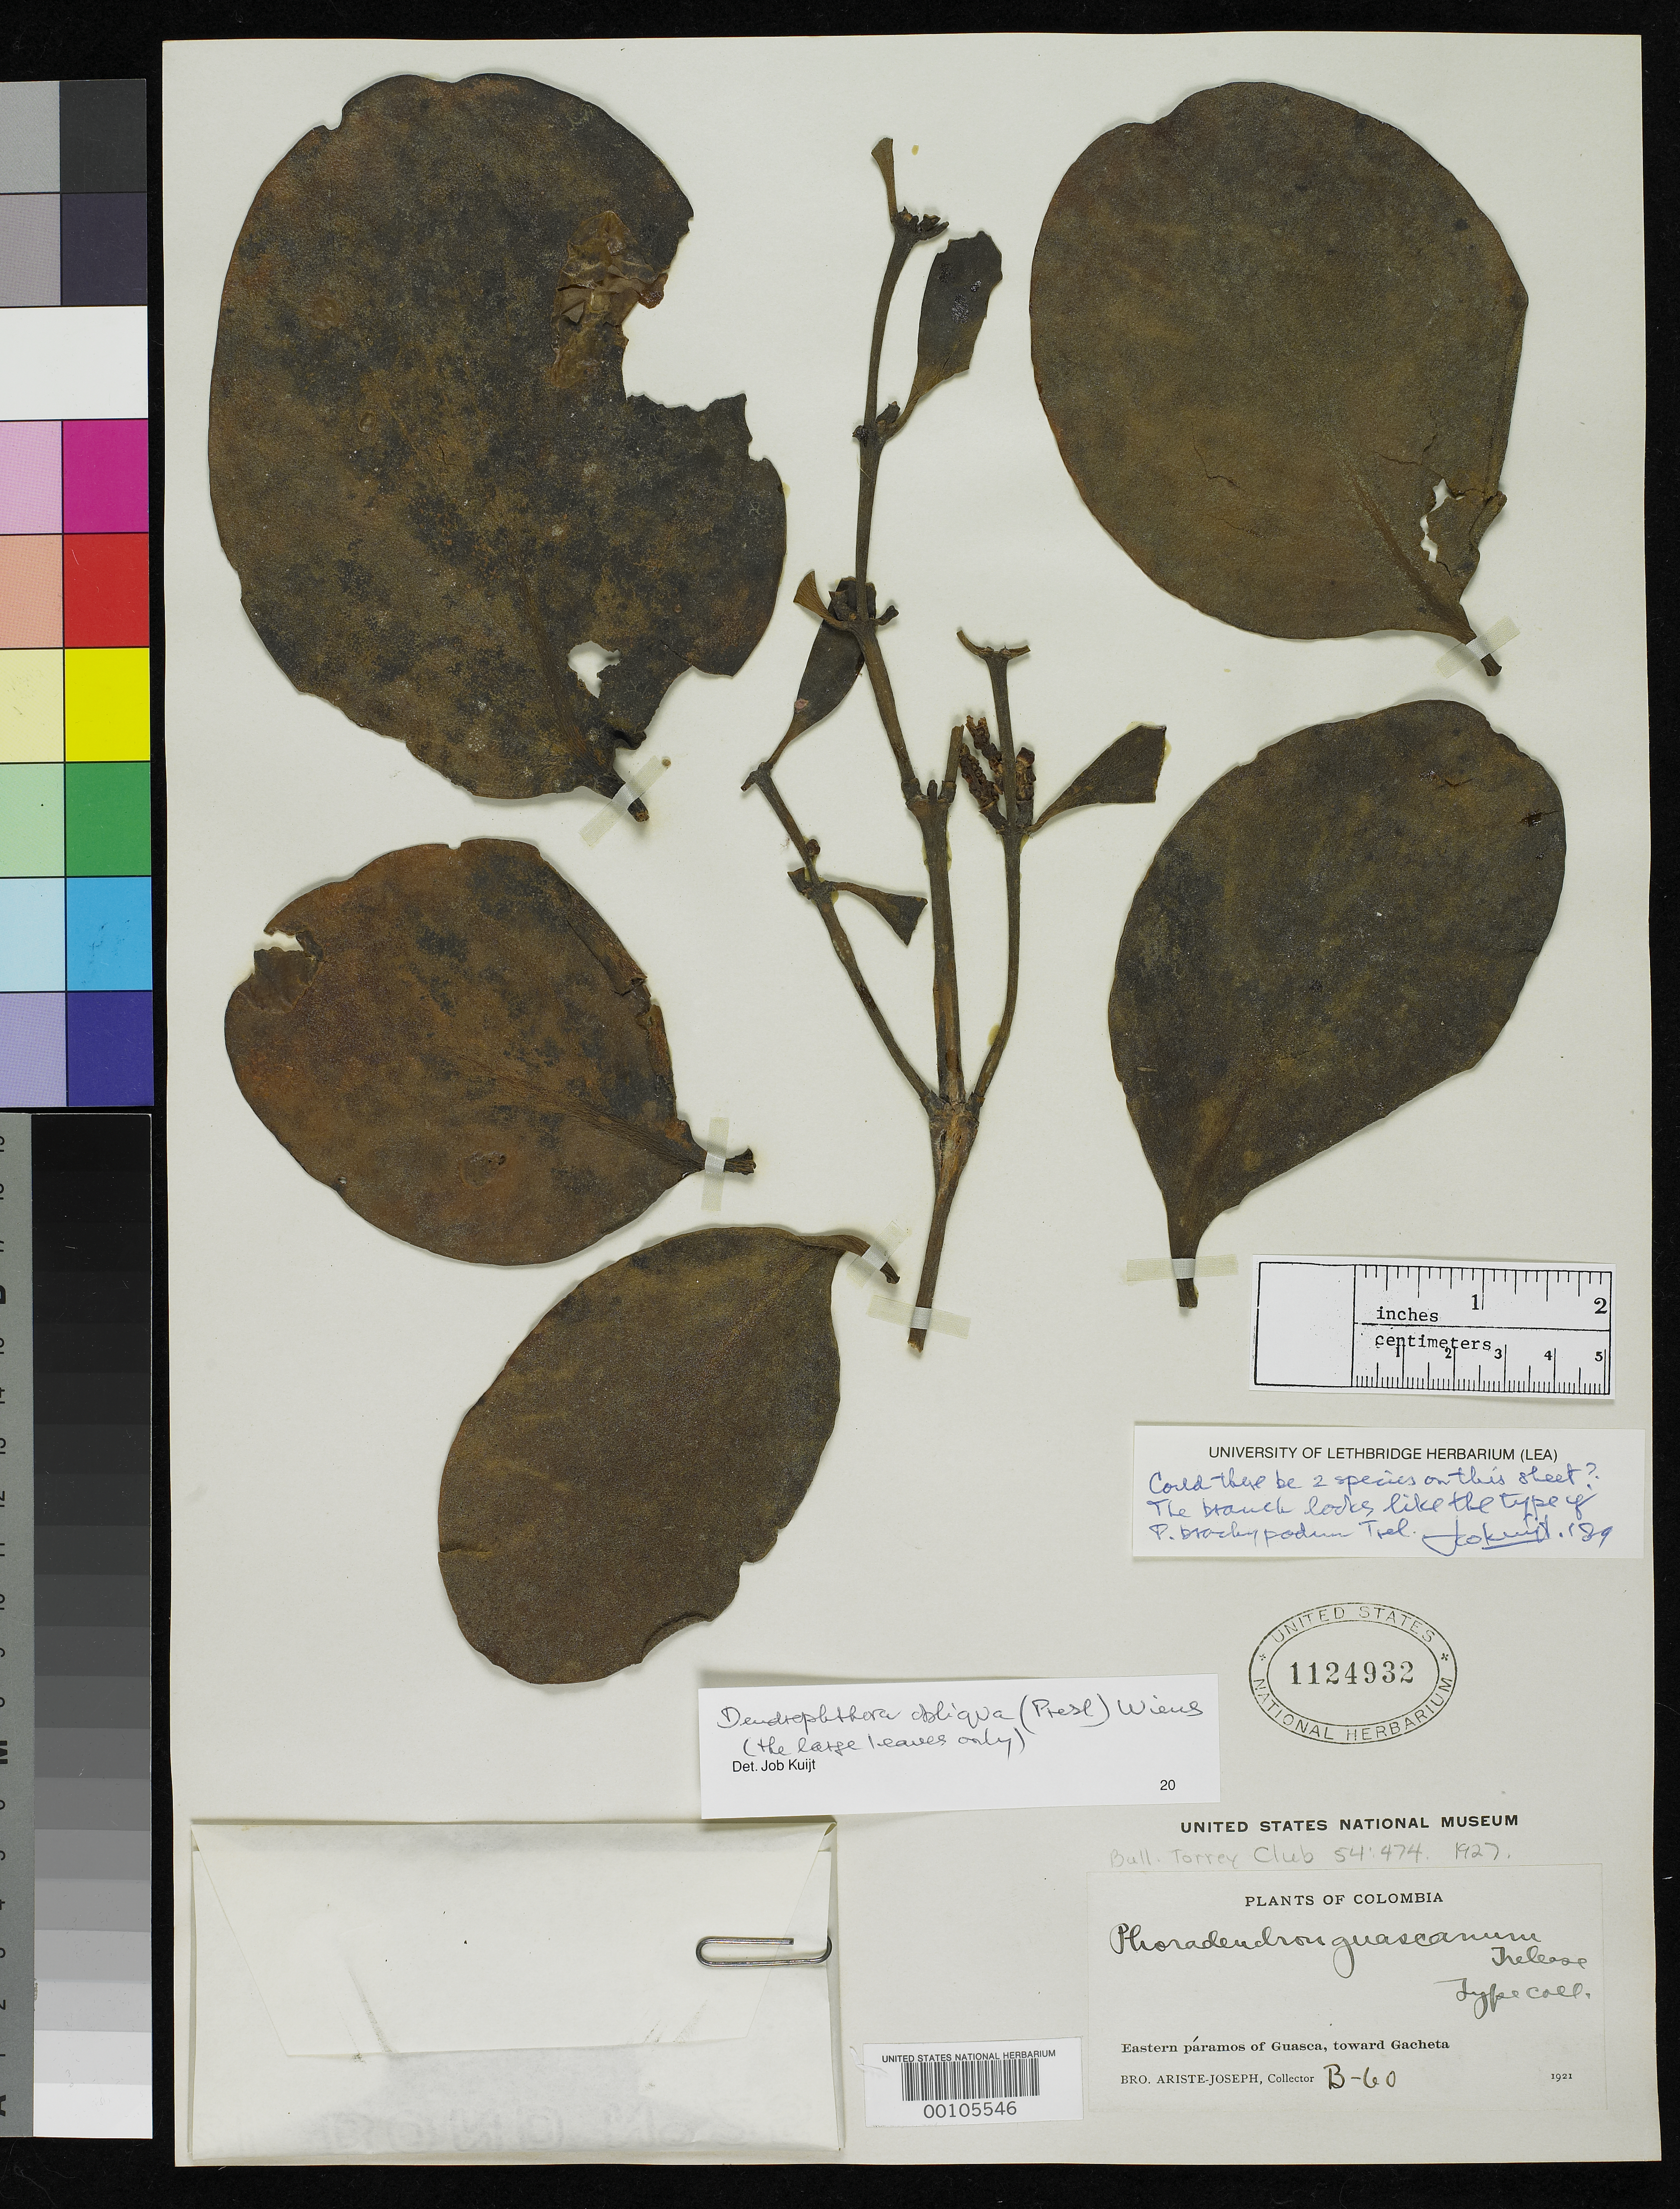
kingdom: Plantae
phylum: Tracheophyta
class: Magnoliopsida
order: Santalales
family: Viscaceae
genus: Phoradendron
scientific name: Phoradendron guascanum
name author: Trel.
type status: Type Collection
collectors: Bro. Ariste-Joseph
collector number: B-60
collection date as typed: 1921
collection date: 1921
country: Colombia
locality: Eastern Paramos of Guasca, toward Gacheta.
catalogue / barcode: US 1124932